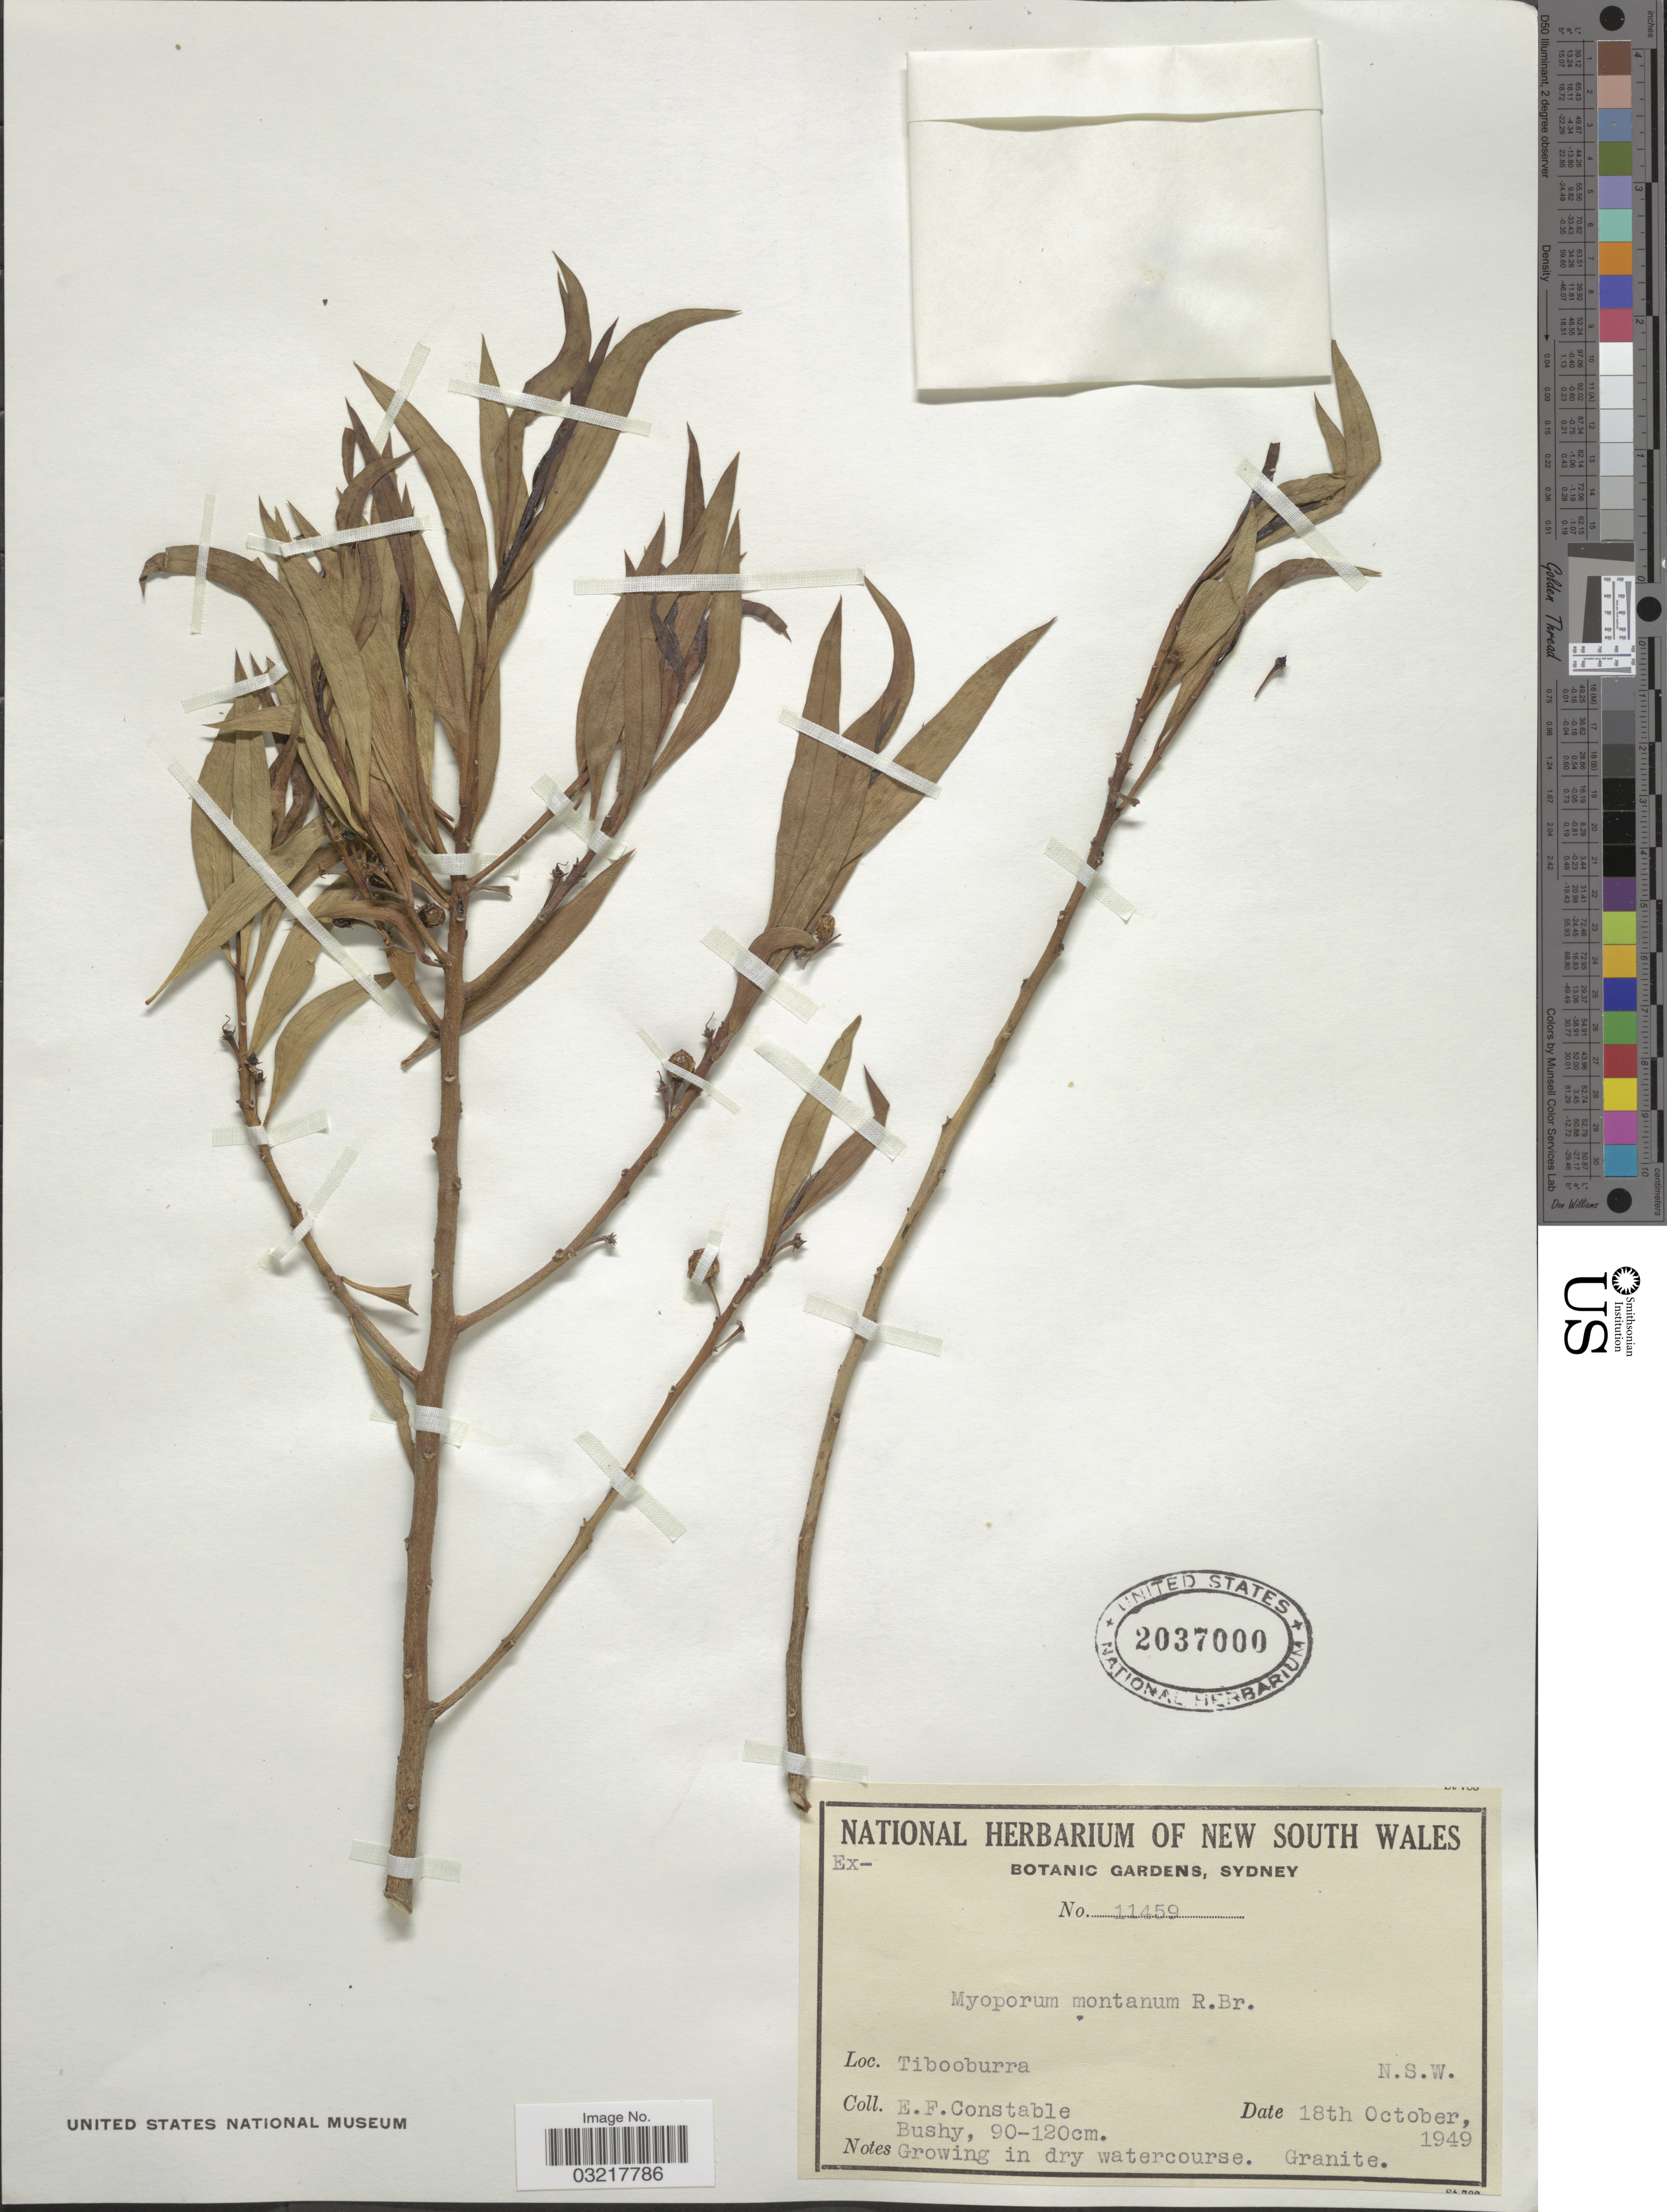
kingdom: Plantae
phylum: Tracheophyta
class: Magnoliopsida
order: Lamiales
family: Scrophulariaceae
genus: Myoporum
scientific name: Myoporum montanum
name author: R. Br.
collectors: E. F. Constable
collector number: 11459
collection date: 1949-10-18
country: Australia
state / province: New South Wales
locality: Tibooburra. N.S.W.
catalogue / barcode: US 2037000